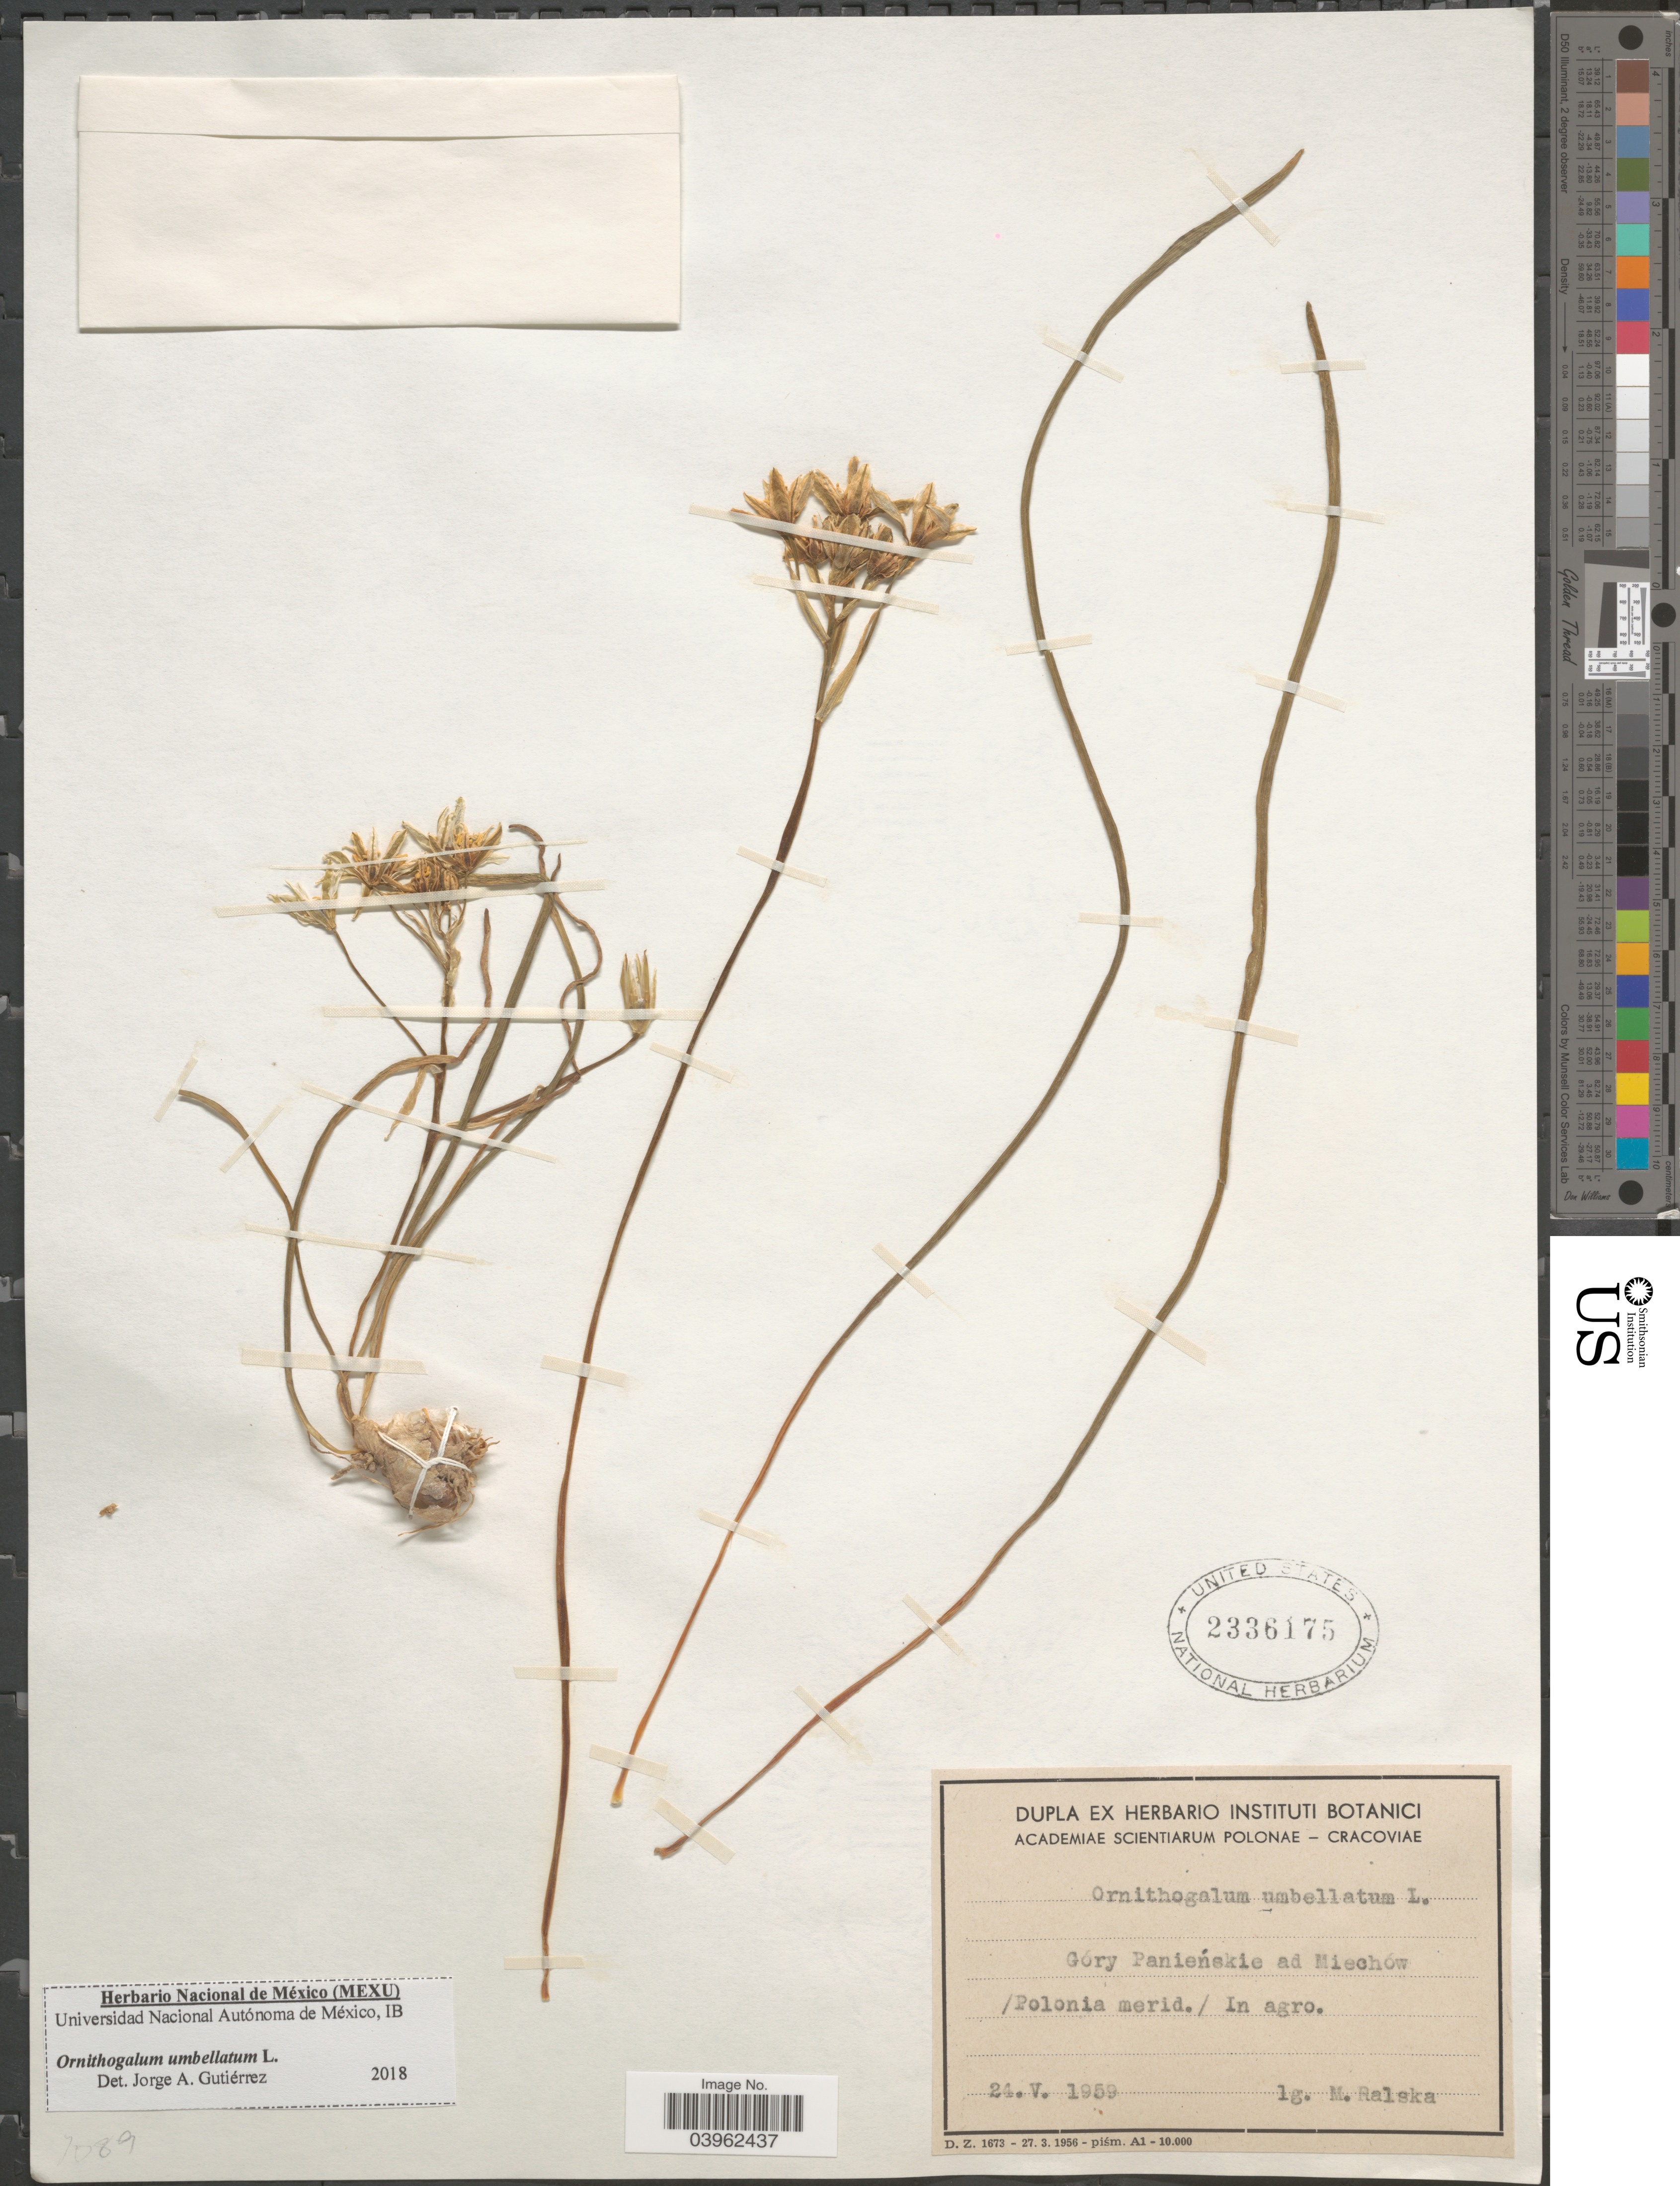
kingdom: Plantae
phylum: Tracheophyta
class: Liliopsida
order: Asparagales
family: Asparagaceae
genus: Ornithogalum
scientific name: Ornithogalum umbellatum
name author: L.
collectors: M. Ralska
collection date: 1959-05-24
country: Poland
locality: Góry Panieńskie ad Miechów / Polonia merid.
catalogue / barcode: US 2336175